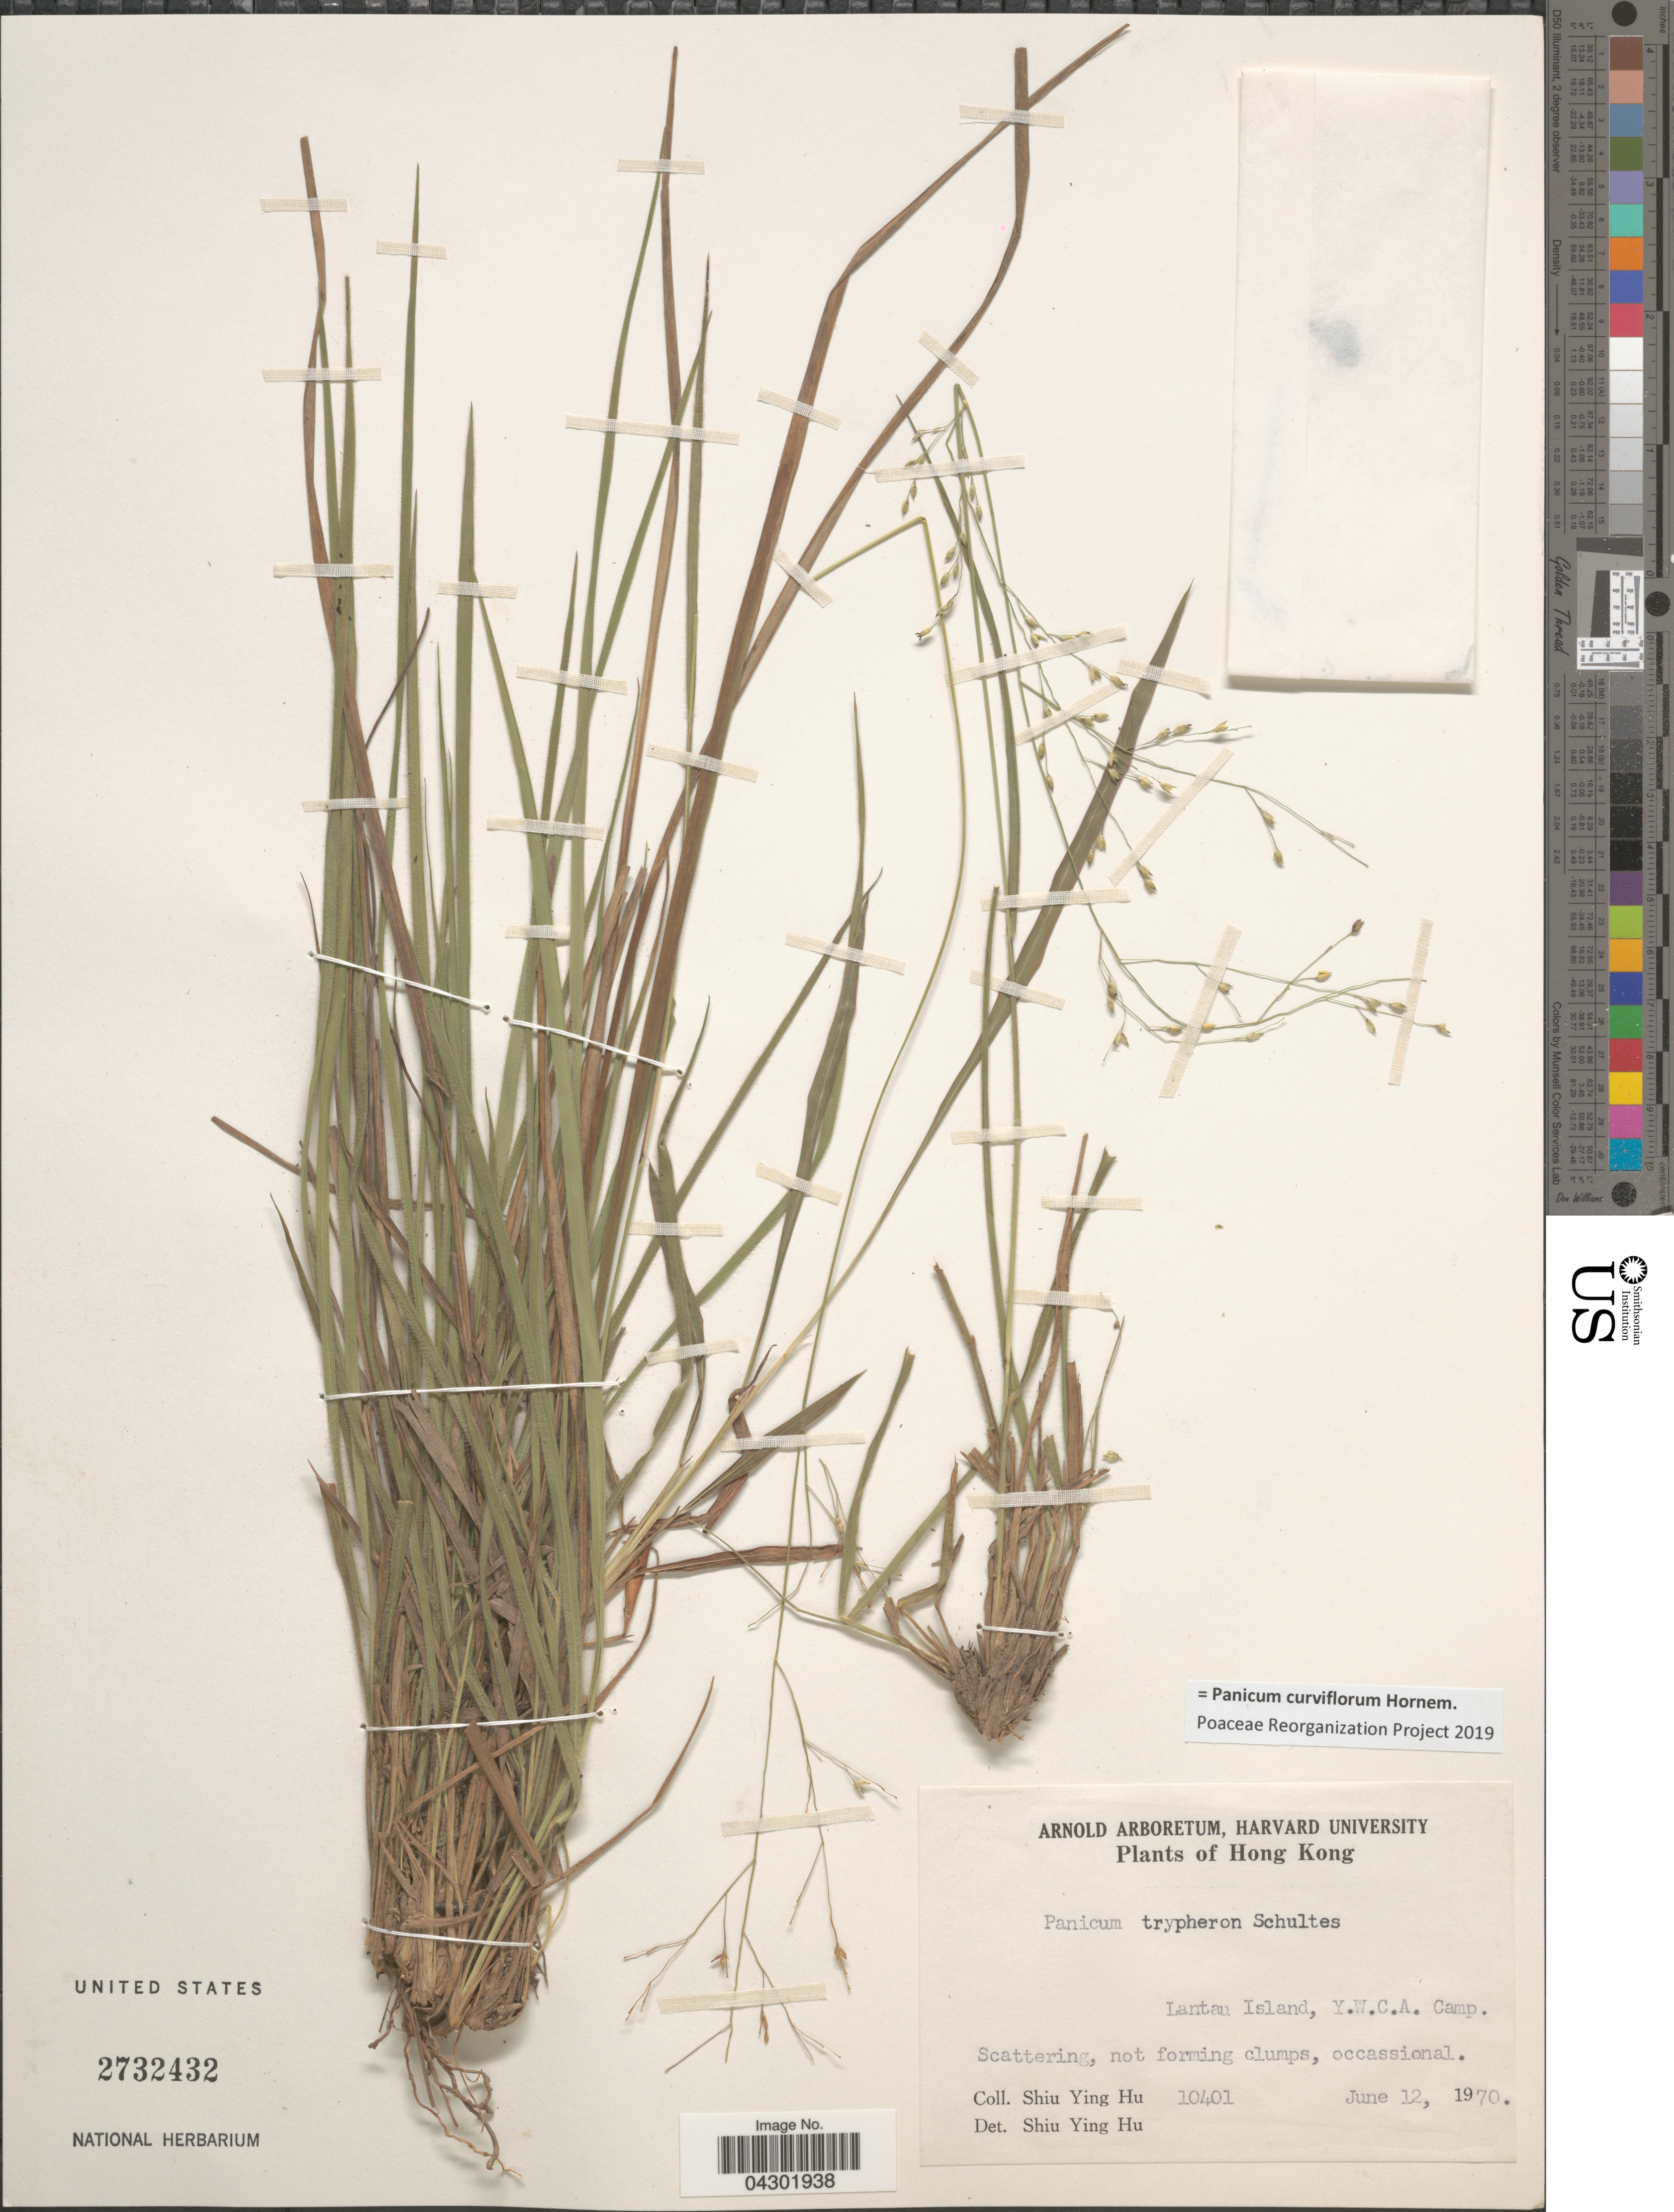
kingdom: Plantae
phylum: Tracheophyta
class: Liliopsida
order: Poales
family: Poaceae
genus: Panicum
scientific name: Panicum curviflorum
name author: Hornem.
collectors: S. Y. Hu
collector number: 10401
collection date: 1970-06-12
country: China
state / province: Hong Kong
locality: Lantau Island, Y. W. C. A. Camp.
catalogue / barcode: US 2732432